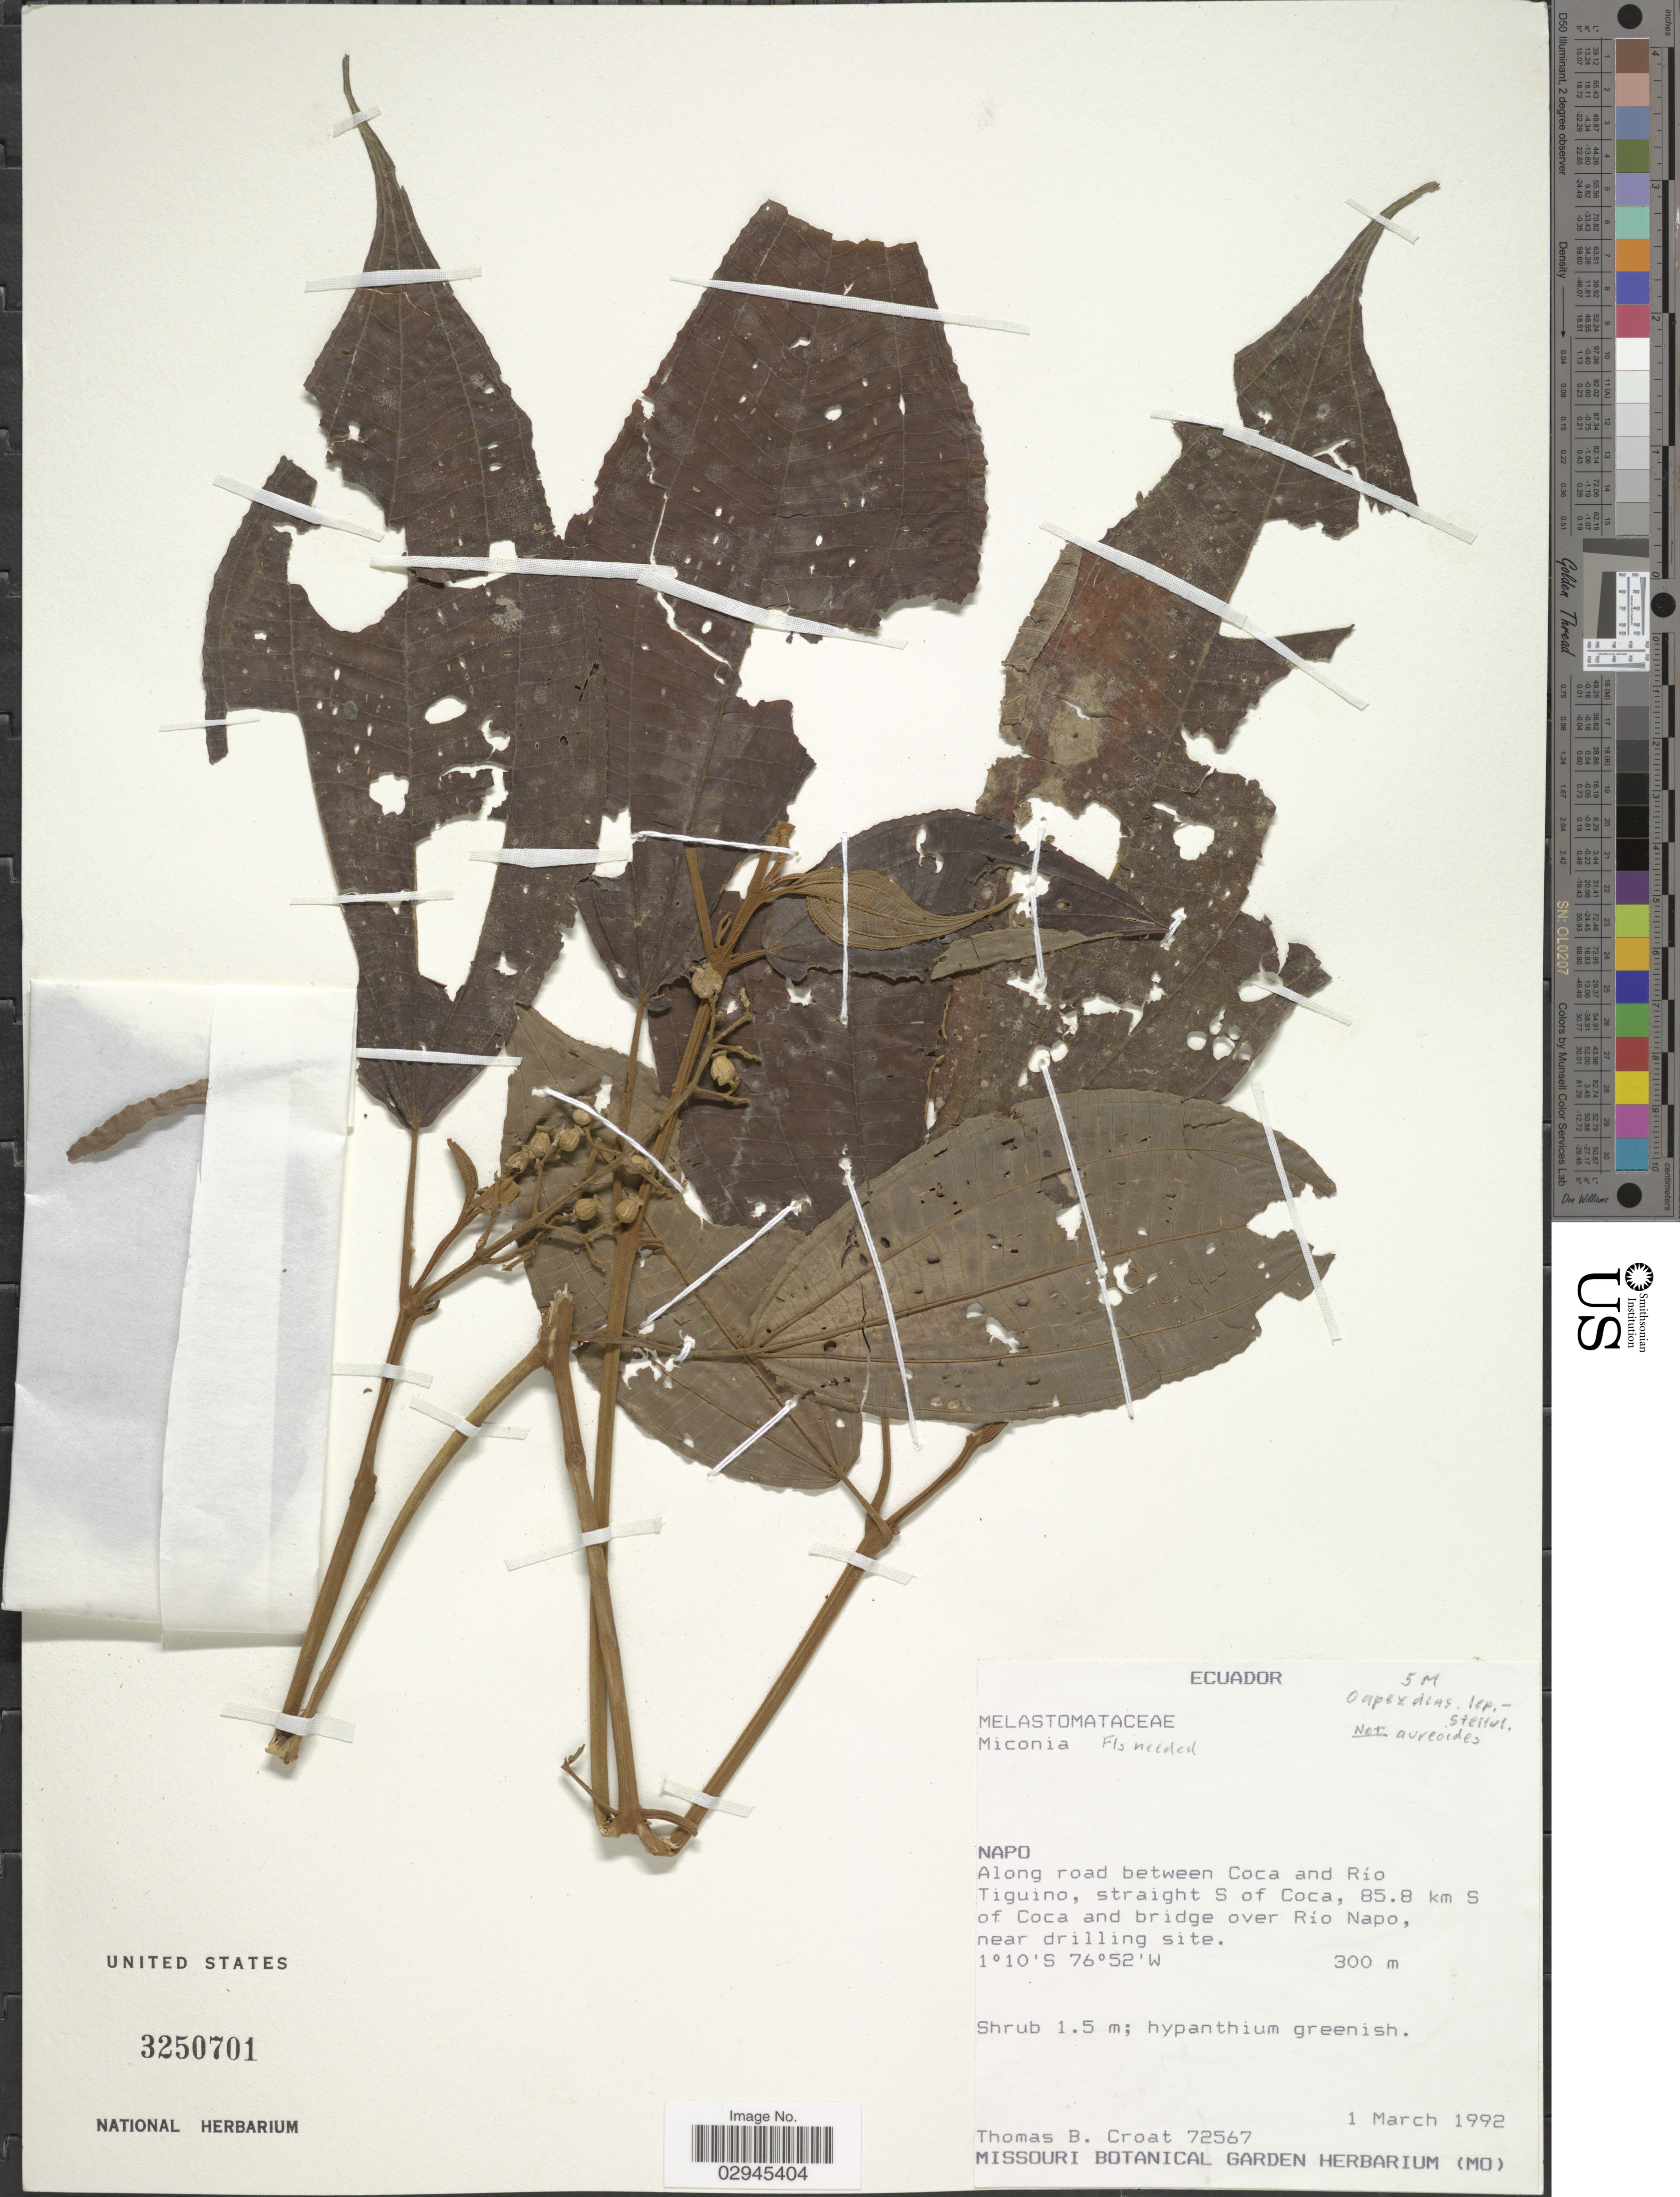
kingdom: Plantae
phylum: Tracheophyta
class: Magnoliopsida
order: Myrtales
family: Melastomataceae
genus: Miconia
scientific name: Miconia sp.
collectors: T. B. Croat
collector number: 72567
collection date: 1992-03-01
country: Ecuador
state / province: Napo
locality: Along road between Coca and Río Tiguino, straight S of Coca, 85.8 km S of Coca and bridge over Río Napo, near drilling site.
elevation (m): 300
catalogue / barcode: US 3250701